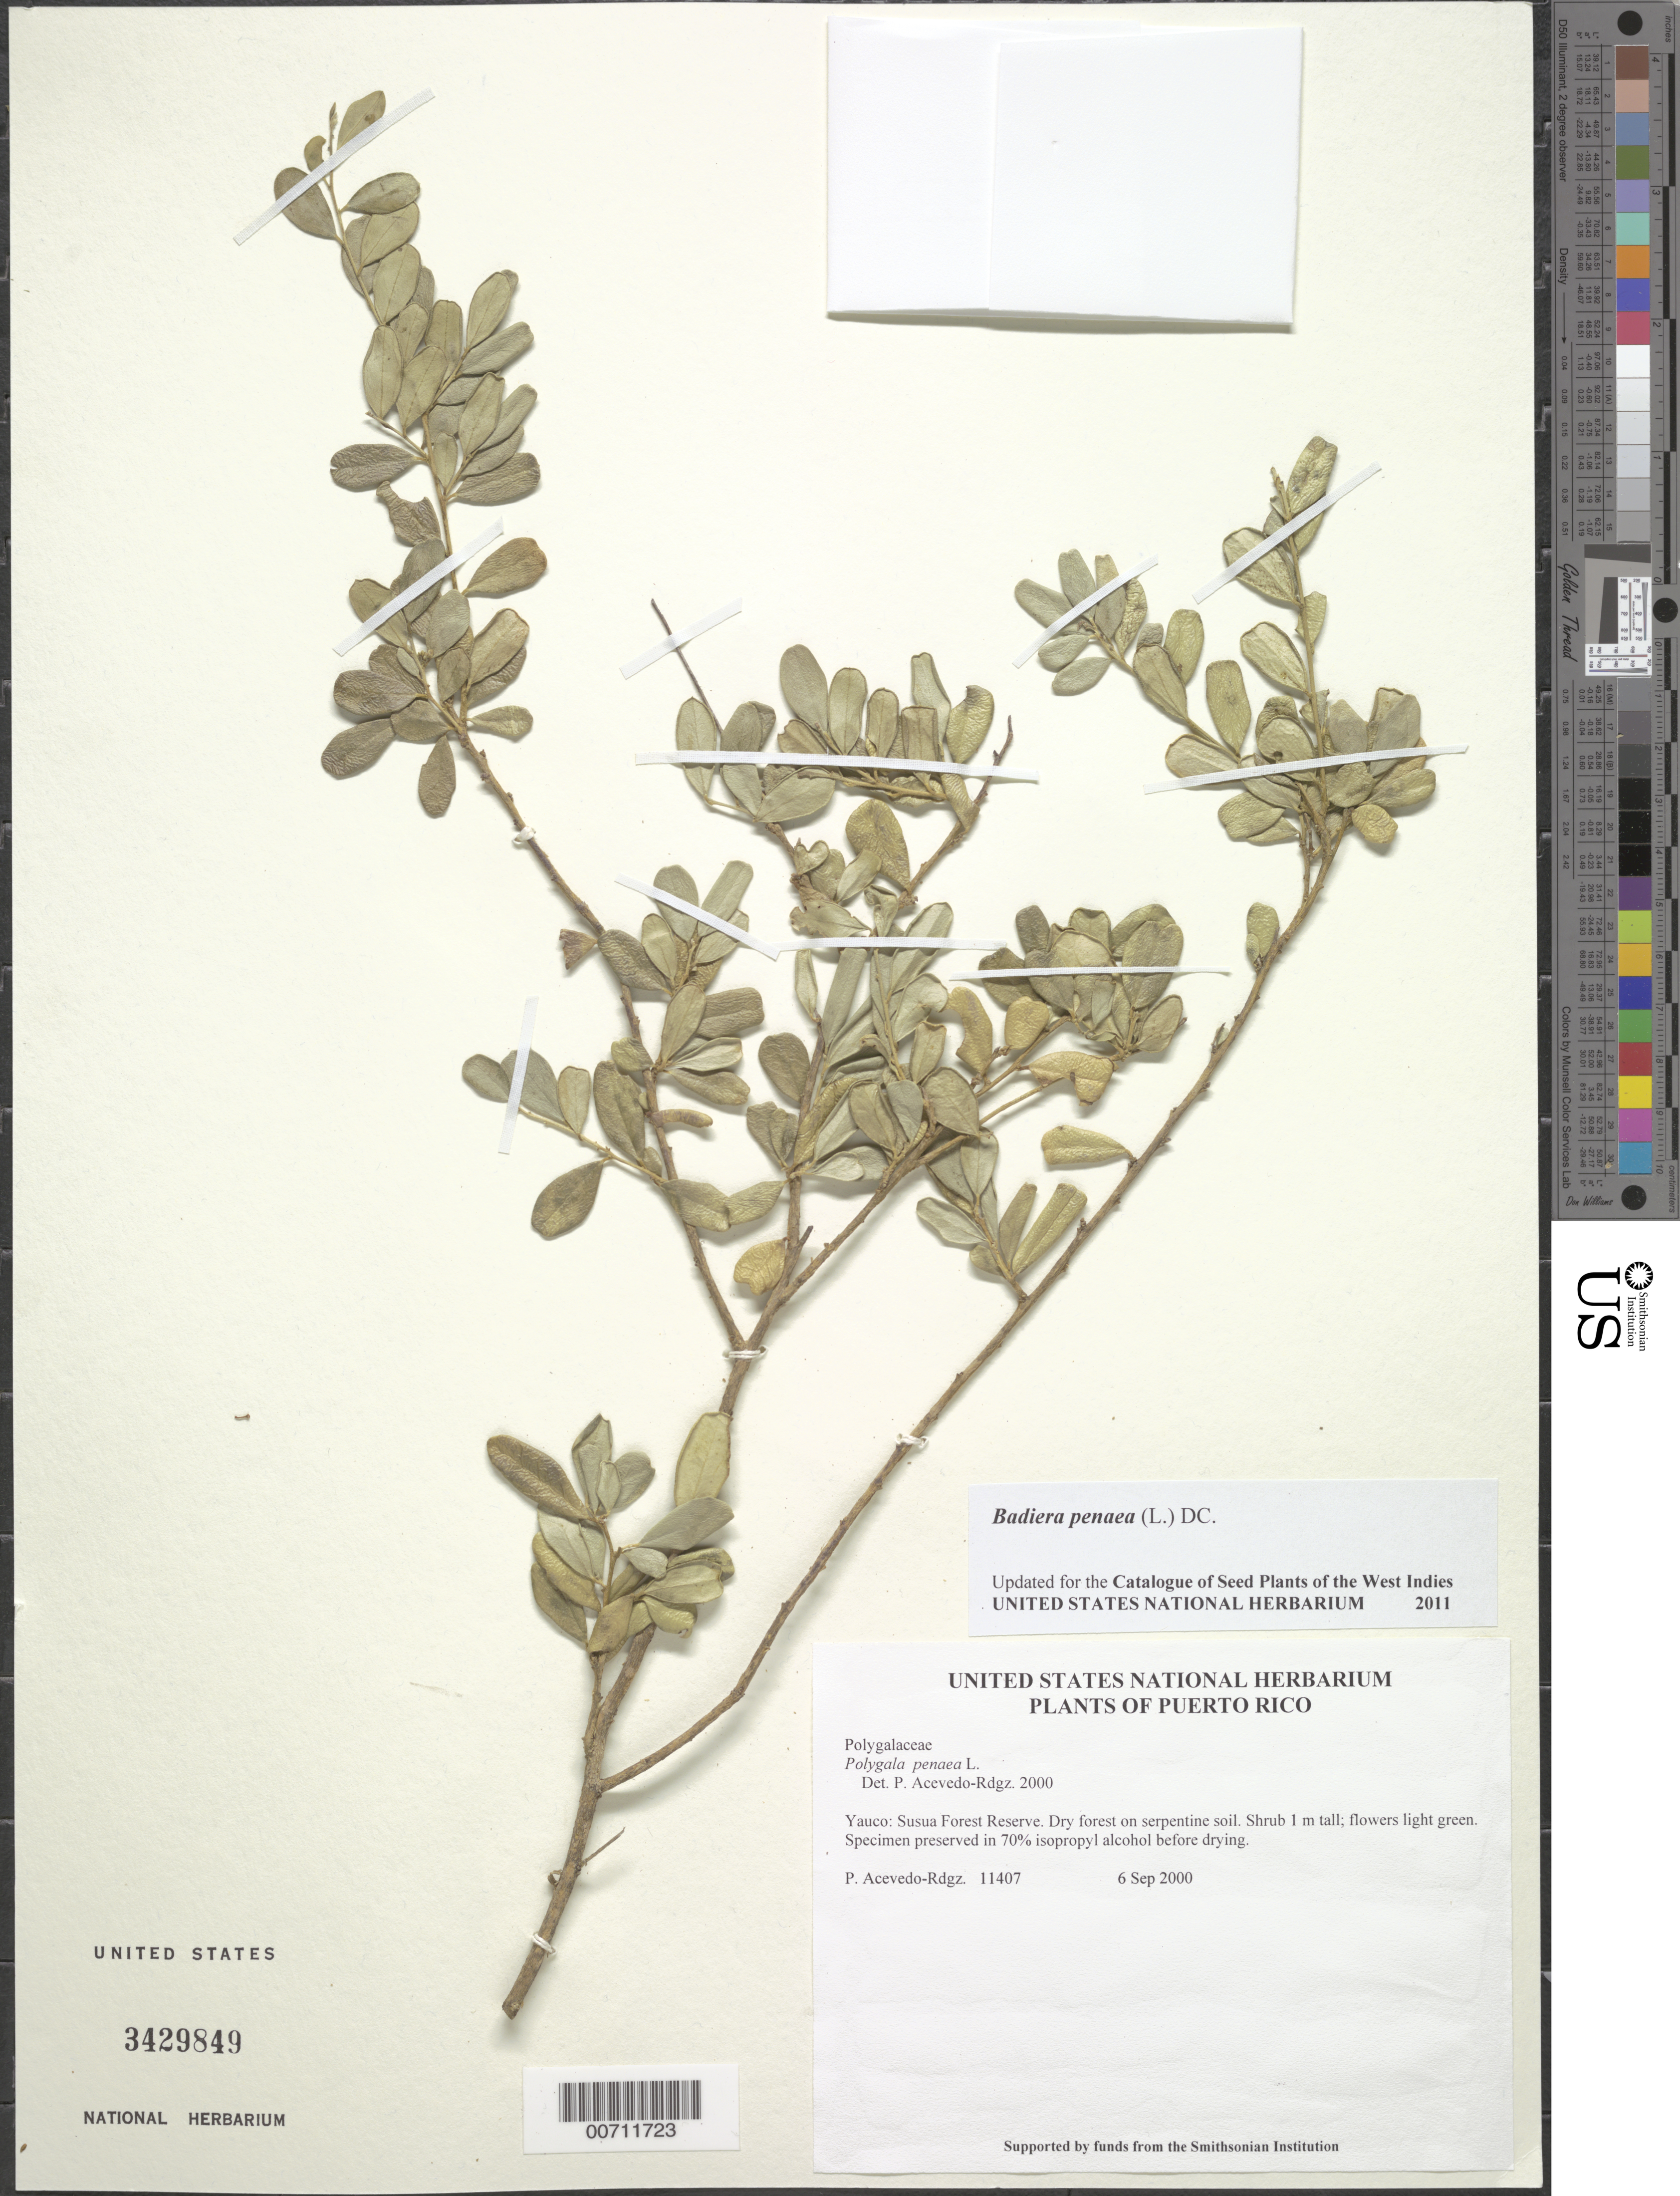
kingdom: Plantae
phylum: Tracheophyta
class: Magnoliopsida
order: Fabales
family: Polygalaceae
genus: Badiera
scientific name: Badiera penaea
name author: (L.) DC.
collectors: P. Acevedo-Rodr.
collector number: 11407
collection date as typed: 06 Sep 2000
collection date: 2000-09-06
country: Puerto Rico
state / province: Yauco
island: Puerto Rico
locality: Yauco: Susua Forest Reserve.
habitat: Dry forest on serpentine soil.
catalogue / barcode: US 3429849